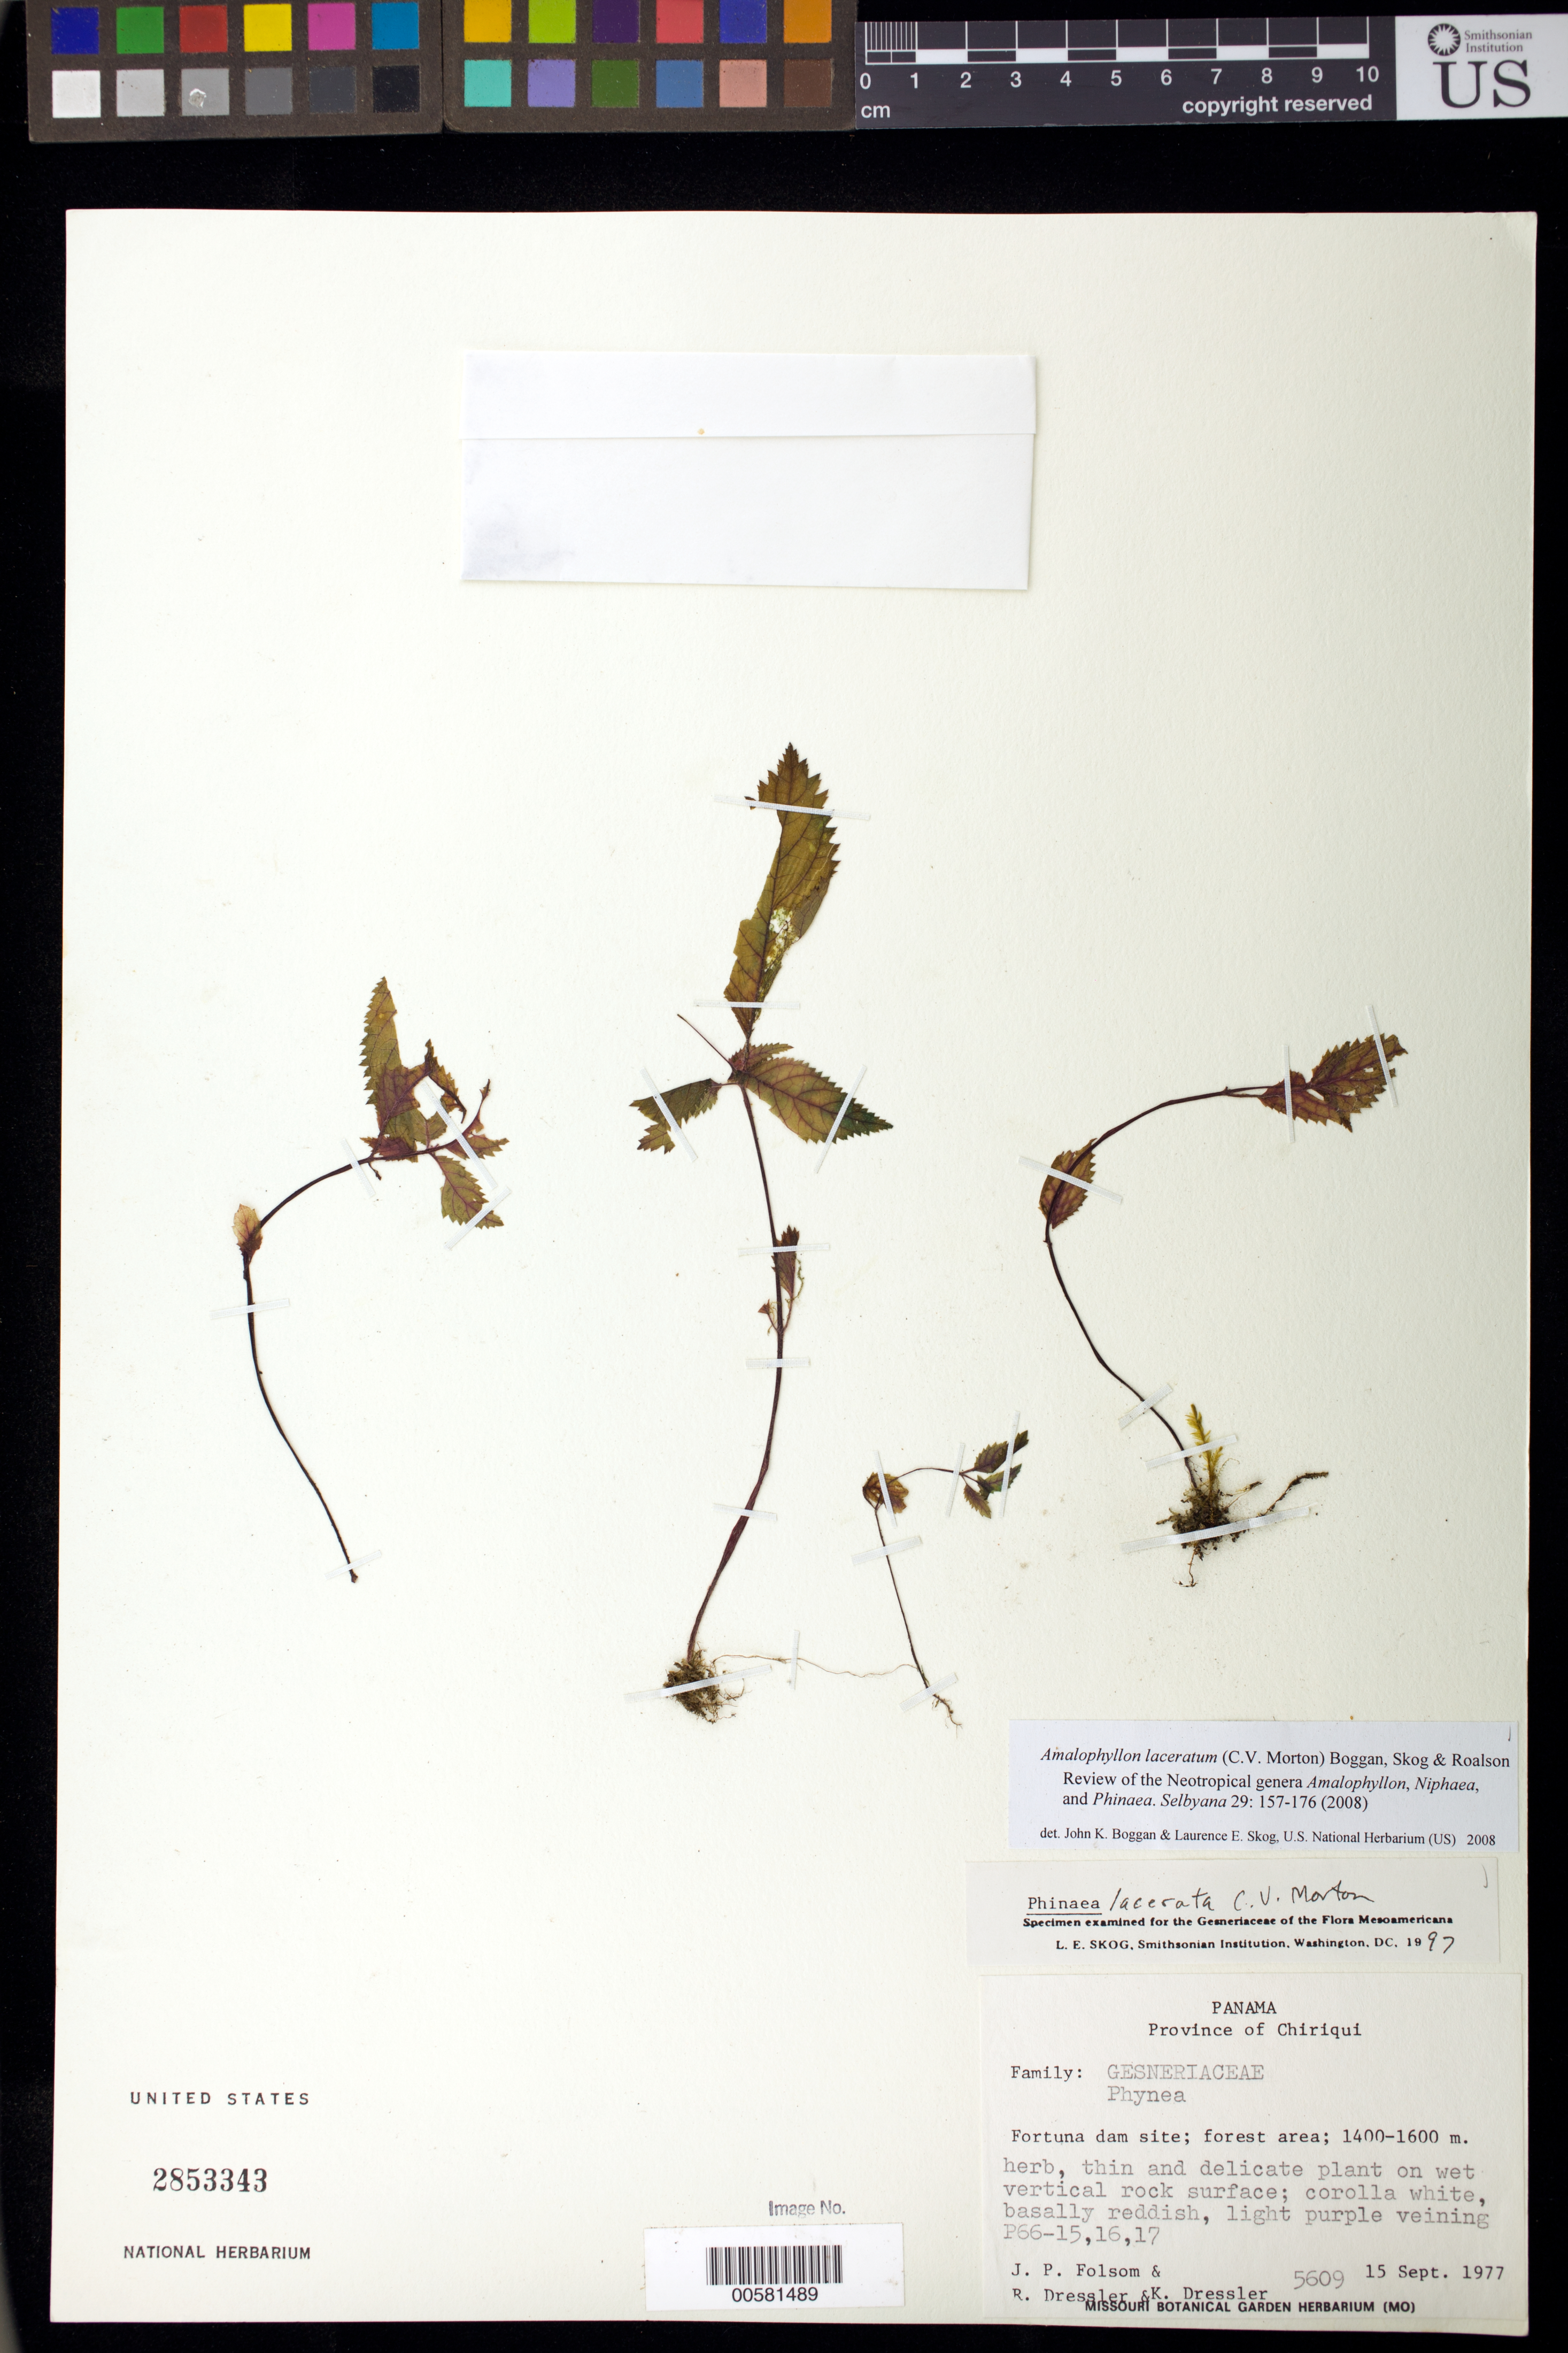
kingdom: Plantae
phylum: Tracheophyta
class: Magnoliopsida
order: Lamiales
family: Gesneriaceae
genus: Amalophyllon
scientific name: Amalophyllon laceratum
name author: (C.V. Morton) Boggan et al.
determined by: Boggan, J. K.; Skog, L. E.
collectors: J. P. Folsom, R. Dressler & K. Dressler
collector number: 5609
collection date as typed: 15 Sep 1977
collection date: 1977-09-15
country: Panama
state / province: Chiriquí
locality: Fortuna dam site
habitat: Forest area; on wet vertical rock surface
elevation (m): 1400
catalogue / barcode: US 2853343